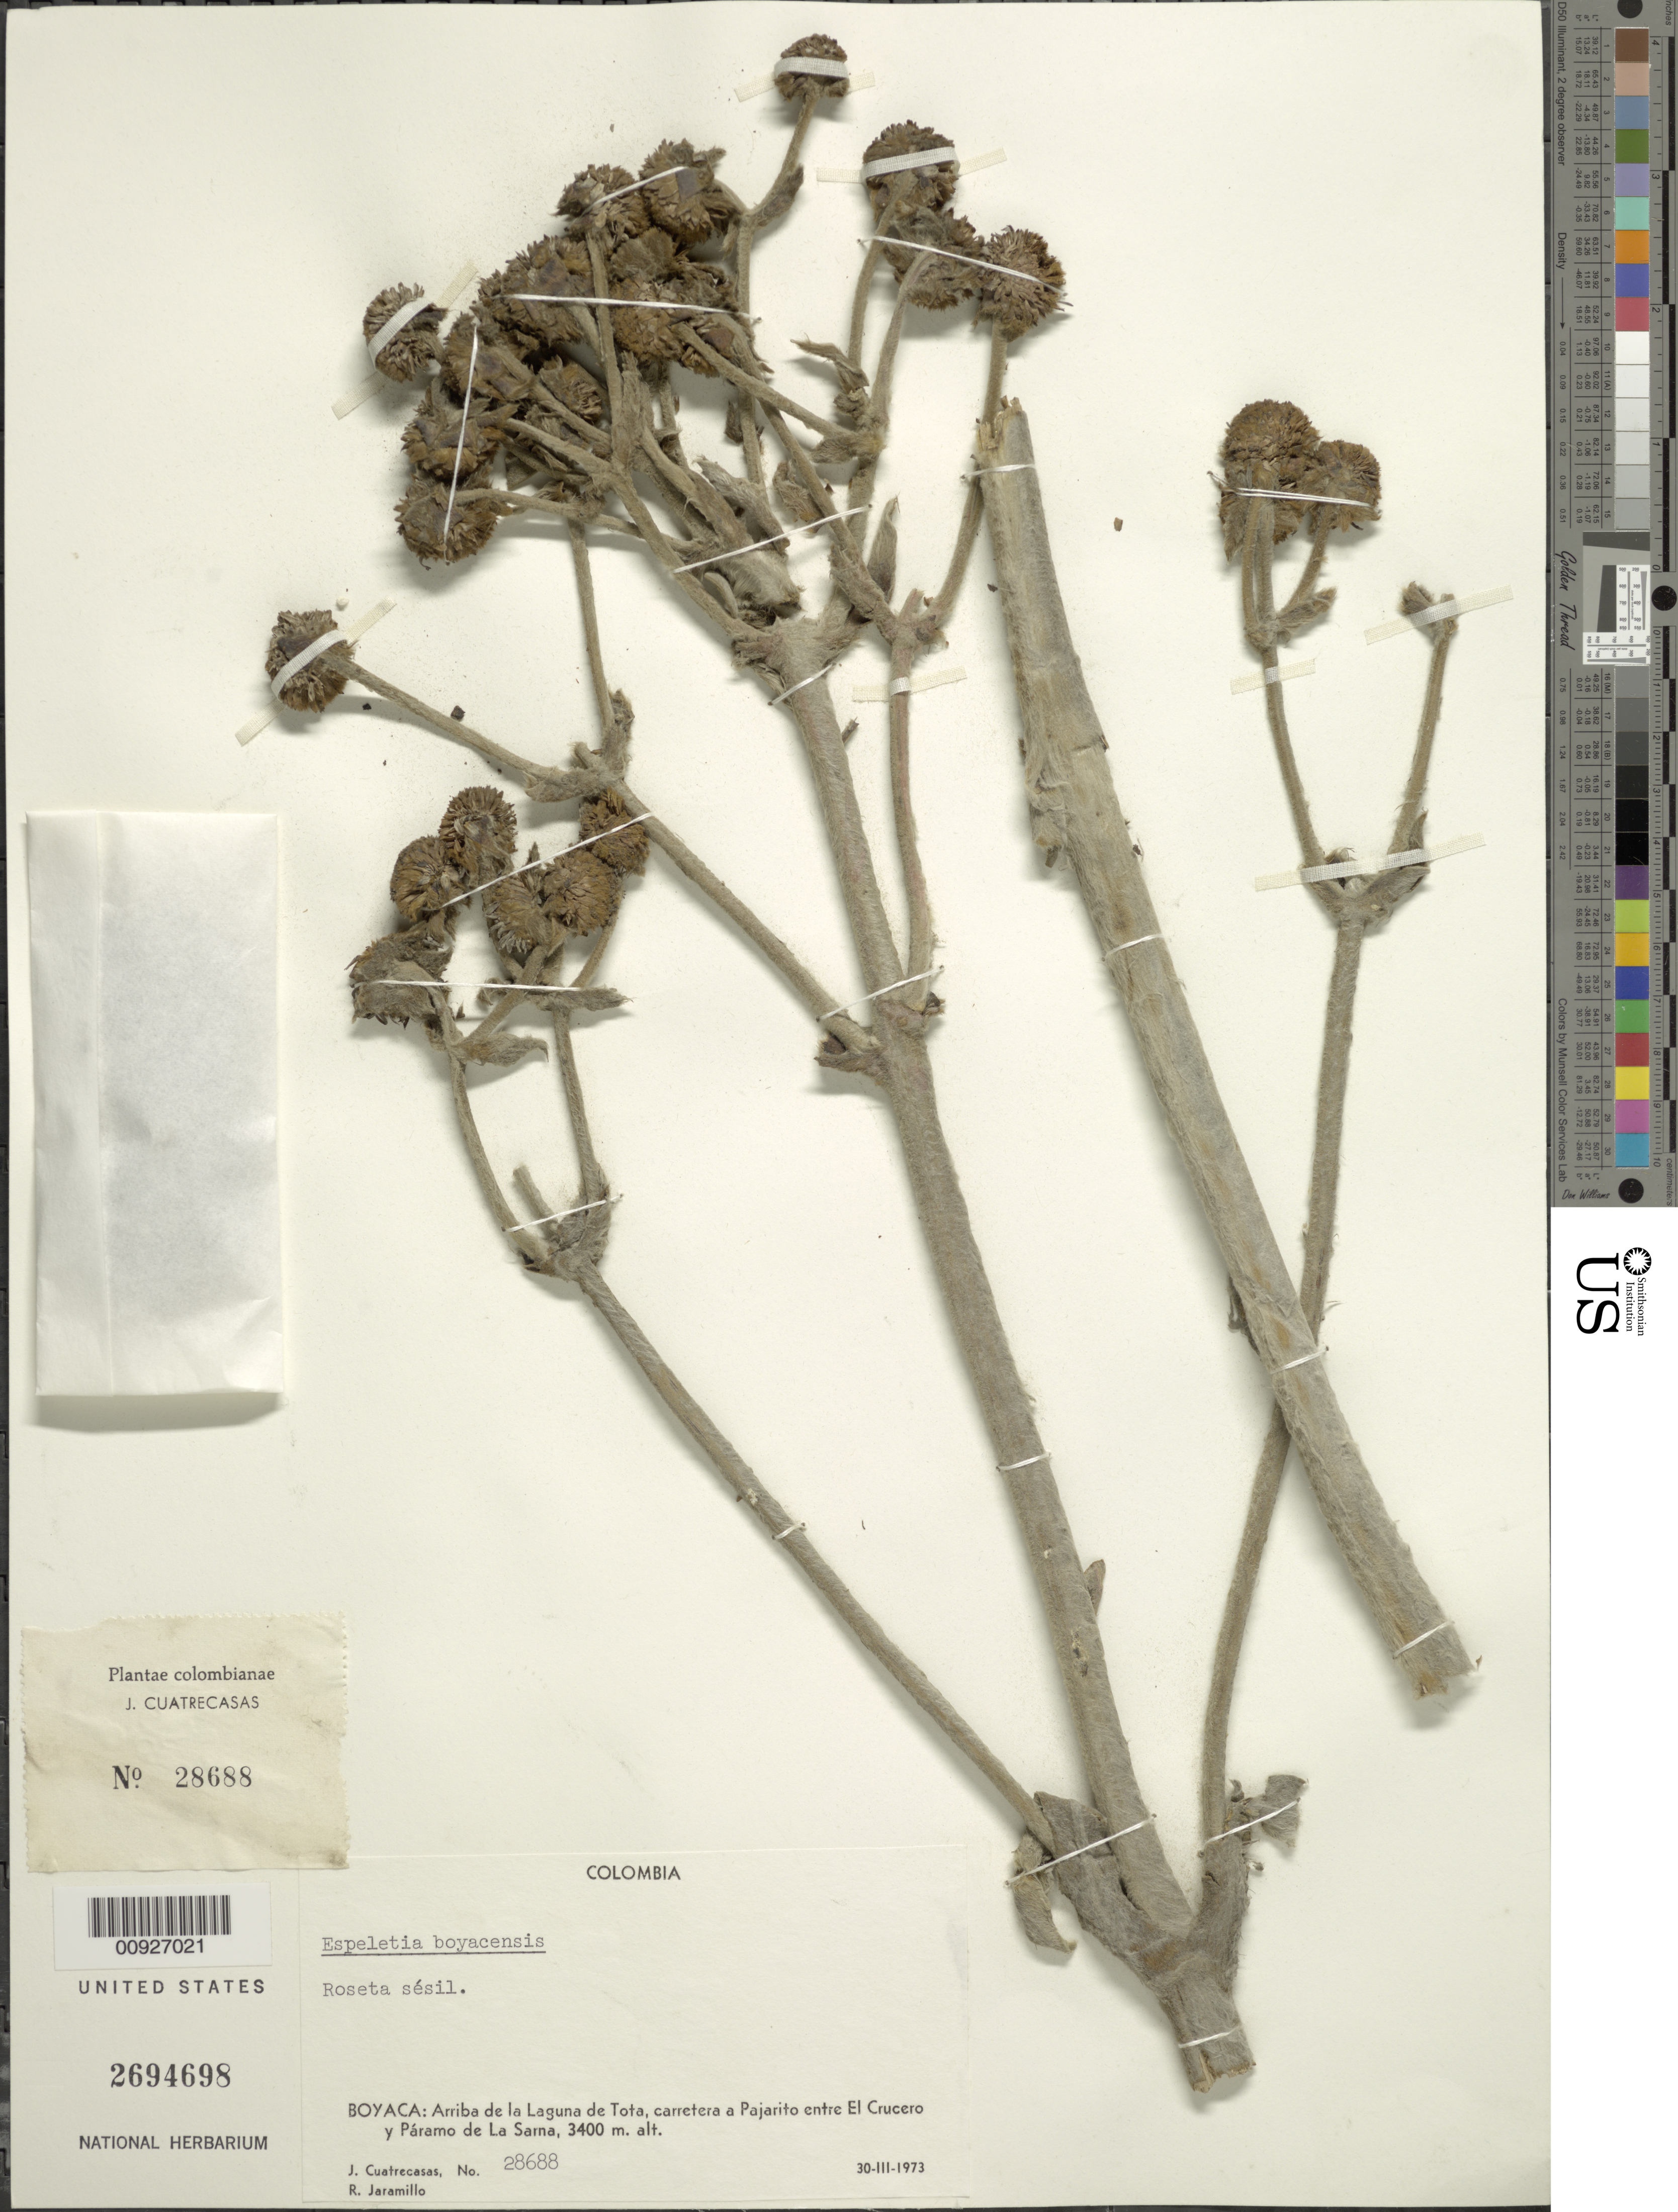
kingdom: Plantae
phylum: Tracheophyta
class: Magnoliopsida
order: Asterales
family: Asteraceae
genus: Espeletia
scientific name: Espeletia boyacensis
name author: Cuatrec.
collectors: J. Cuatrecasas & R. Jaramillo M.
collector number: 28688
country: Colombia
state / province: Boyacá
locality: Arriba de la Laguna de Tota, carretera a Pajarito entre El Crucero y Páramo de La Sarna.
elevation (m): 3400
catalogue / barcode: US 2694698